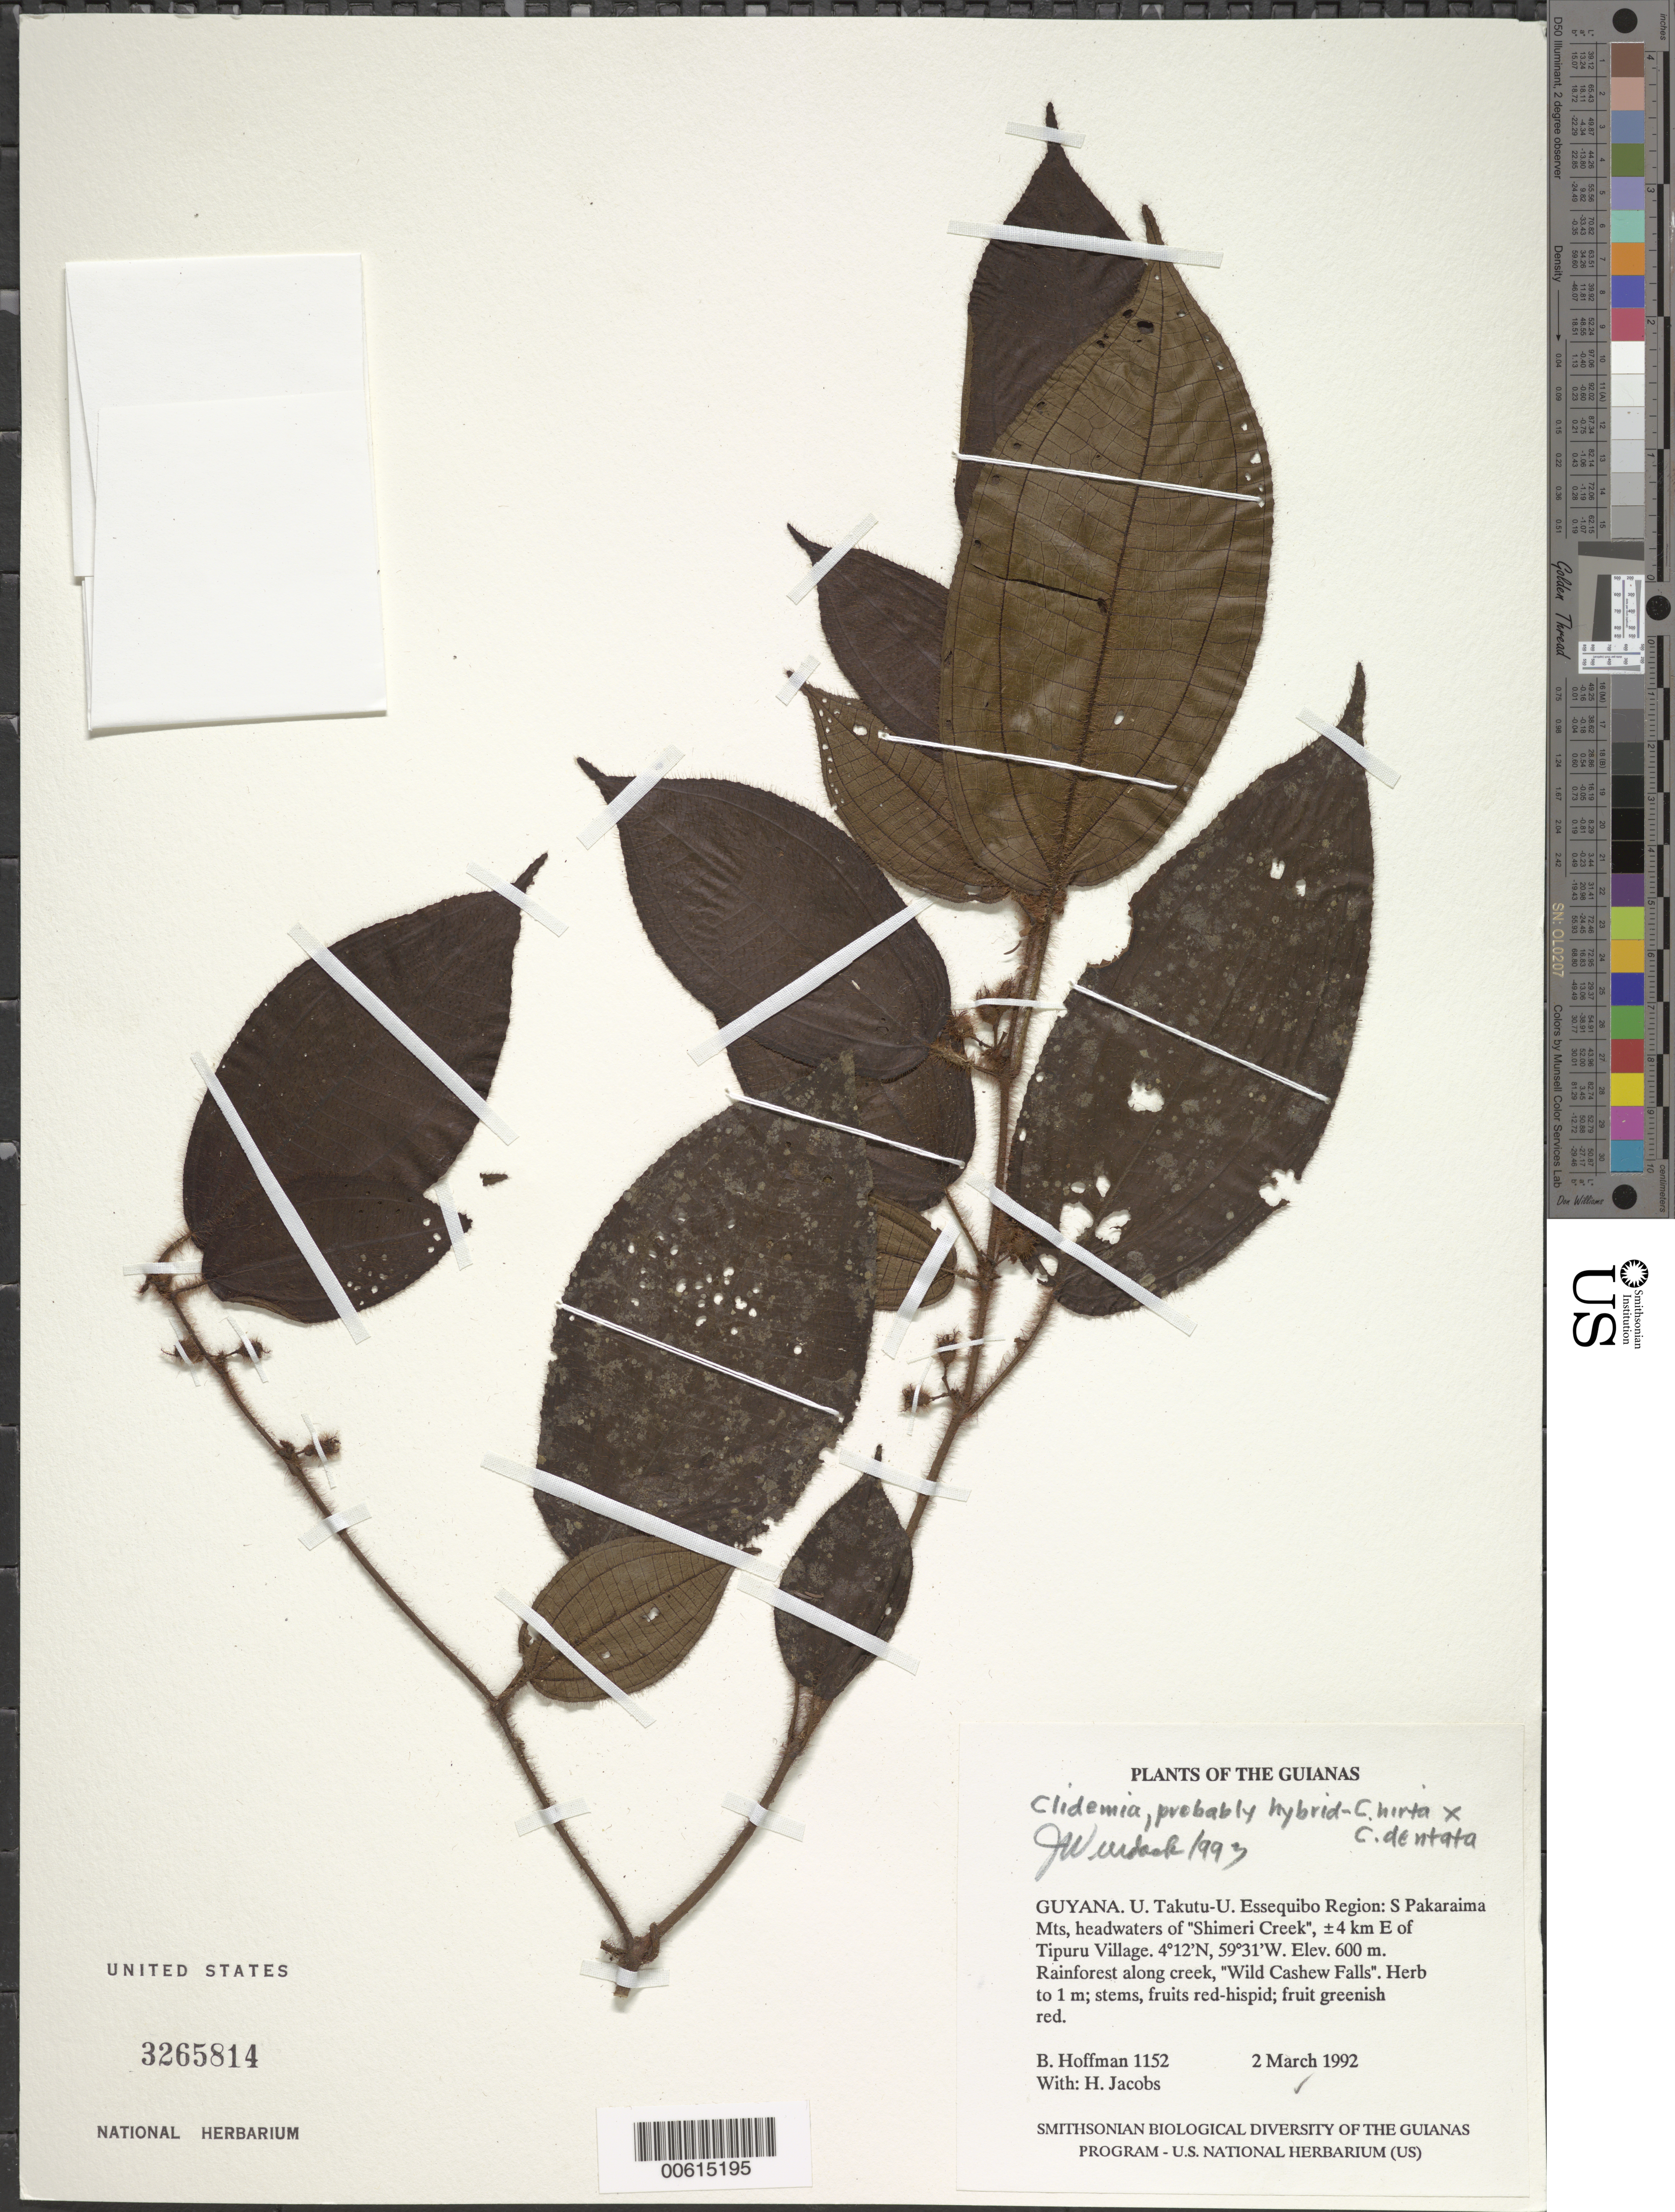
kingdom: Plantae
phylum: Tracheophyta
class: Magnoliopsida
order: Myrtales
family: Melastomataceae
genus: Clidemia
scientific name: Clidemia sp.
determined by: Wurdack, John J., (US), US (UNITED STATES)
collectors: B. Hoffman & H. Jacobs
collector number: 1152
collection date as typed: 2 March 1992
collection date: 1992-03-02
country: Guyana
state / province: U. Takutu-U. Essequibo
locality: S Pakaraima Mts, headwaters of "Shimeri Creek", ±4 km E of Tipuru Village, "Wild Cashew Falls"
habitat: Rainforest along creek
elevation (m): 600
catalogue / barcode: US 3265814